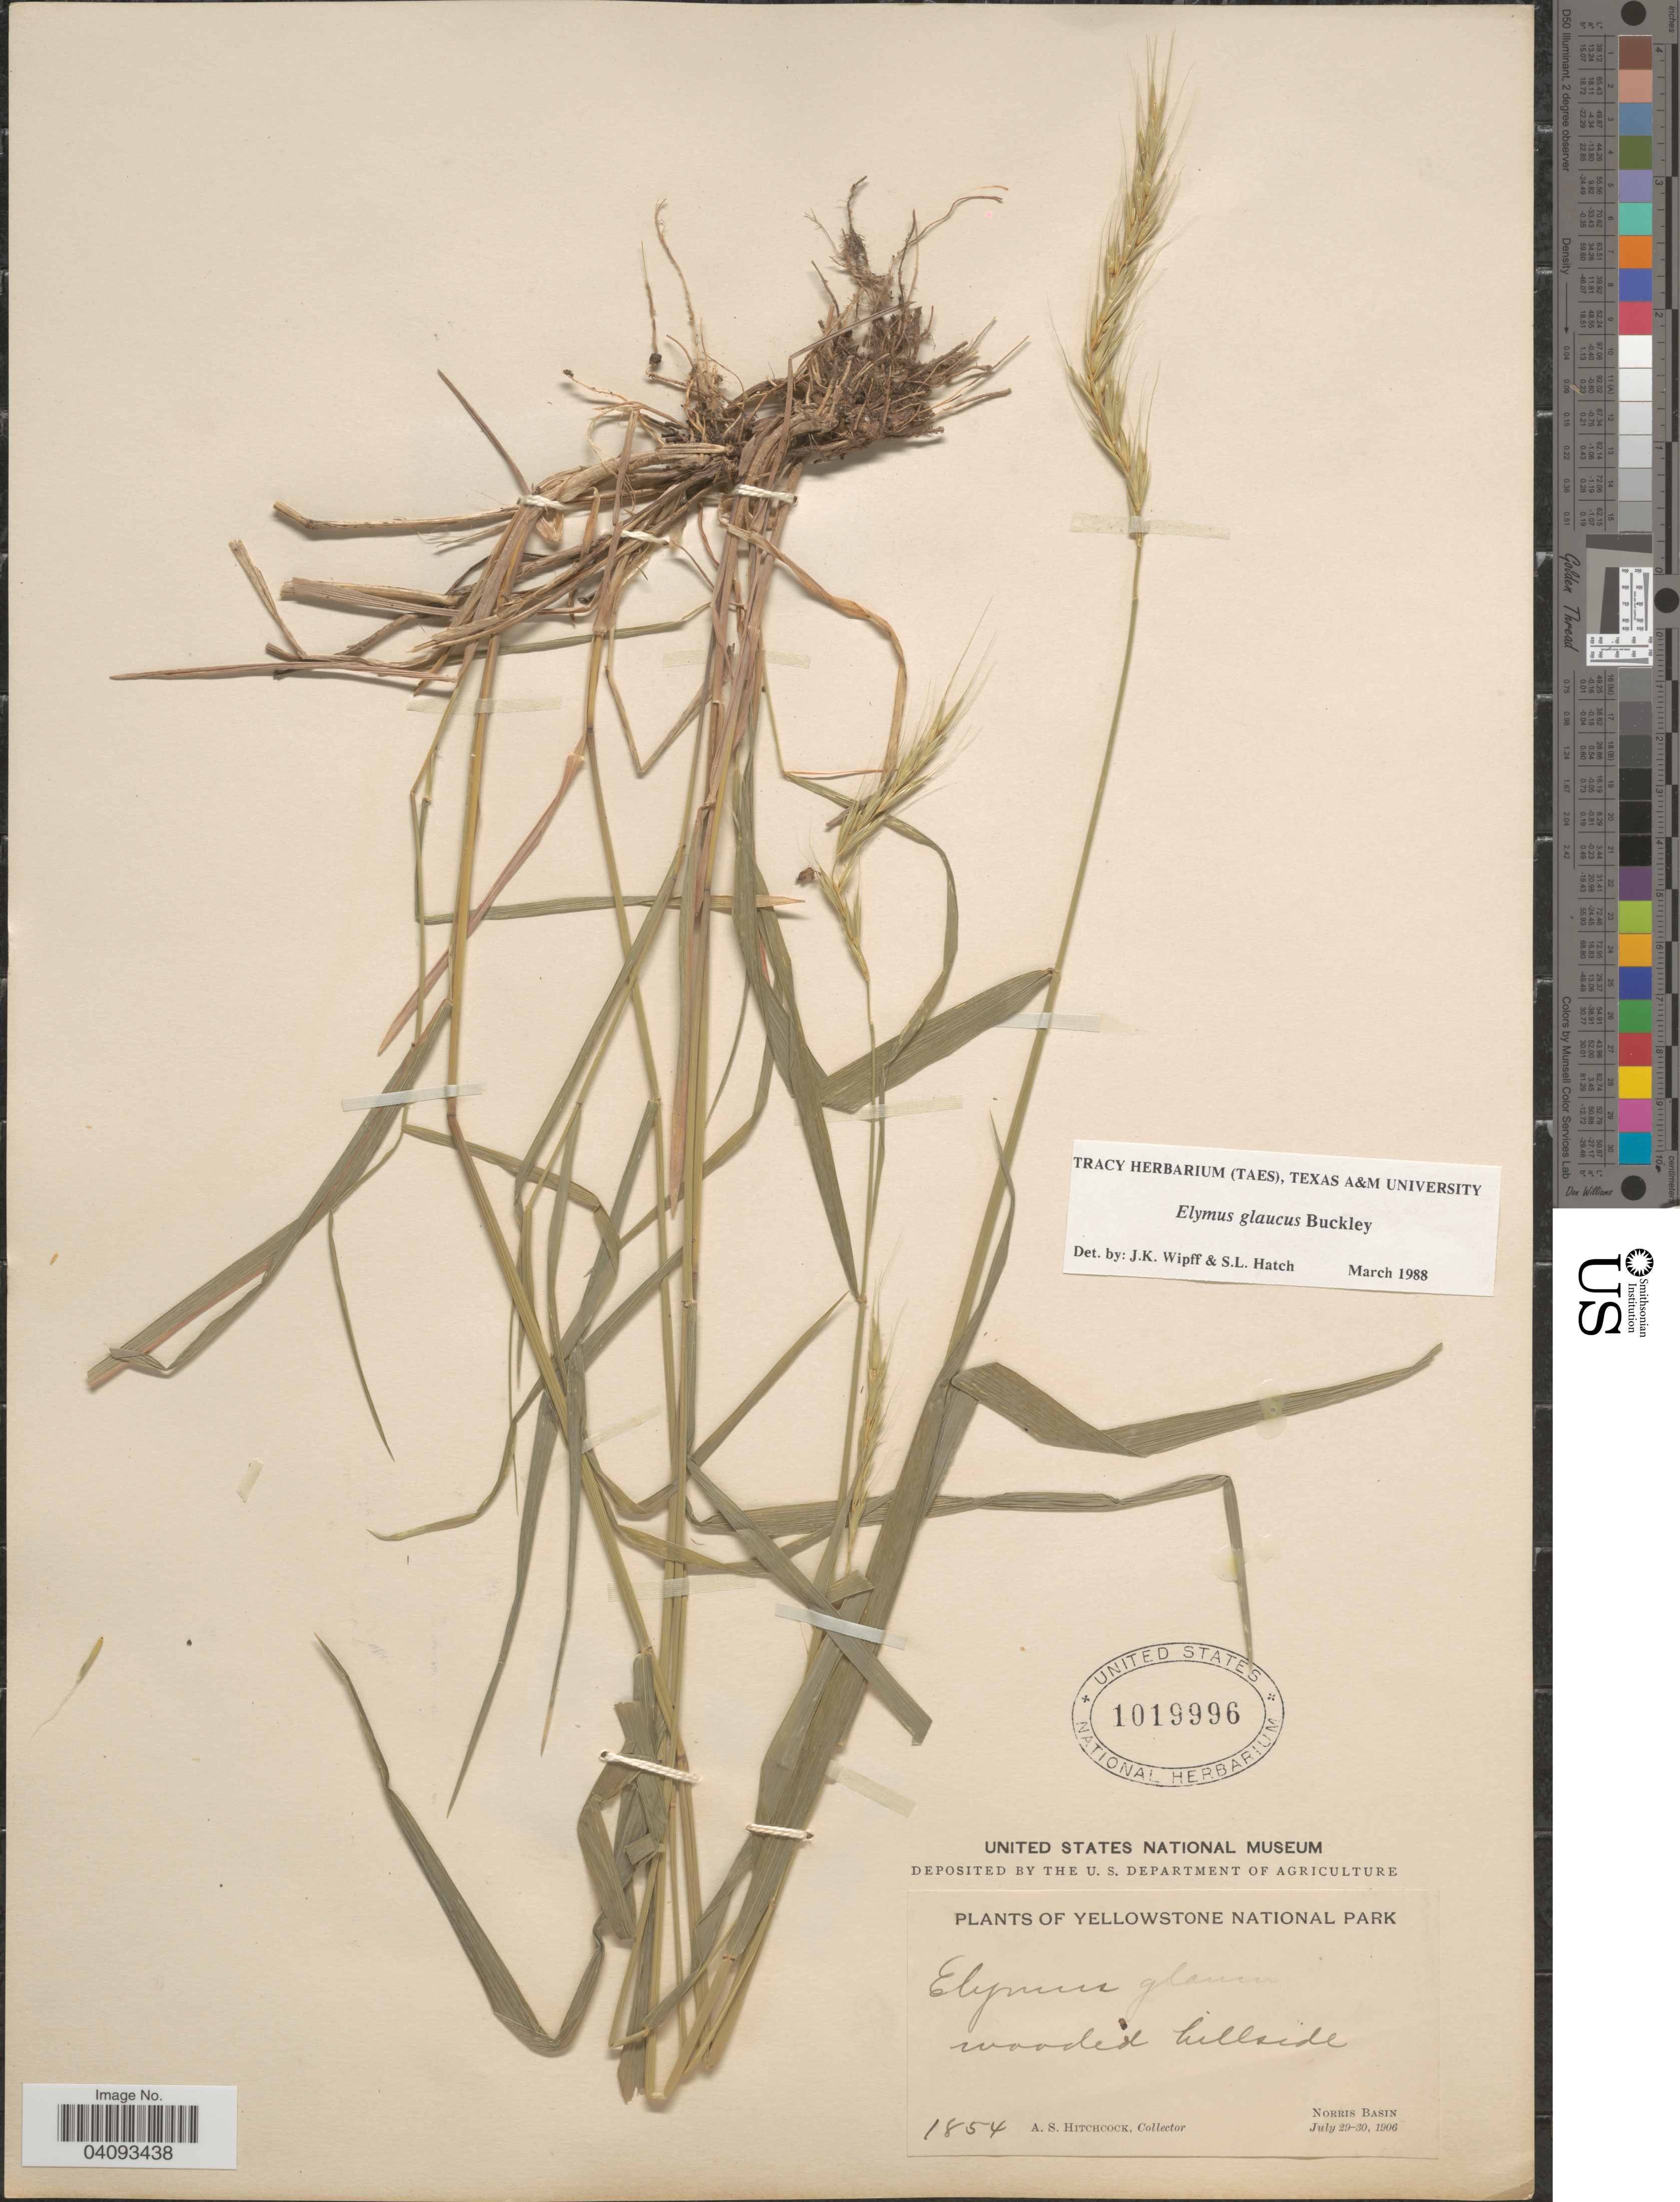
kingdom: Plantae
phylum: Tracheophyta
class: Liliopsida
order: Poales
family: Poaceae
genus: Elymus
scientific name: Elymus glaucus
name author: Buckley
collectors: A. S. Hitchcock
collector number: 1854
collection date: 1906-07-29/1906-07-30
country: United States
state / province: Wyoming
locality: Yellowstone National Park. Wooded hillside. Norris Basin.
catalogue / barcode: US 1019996